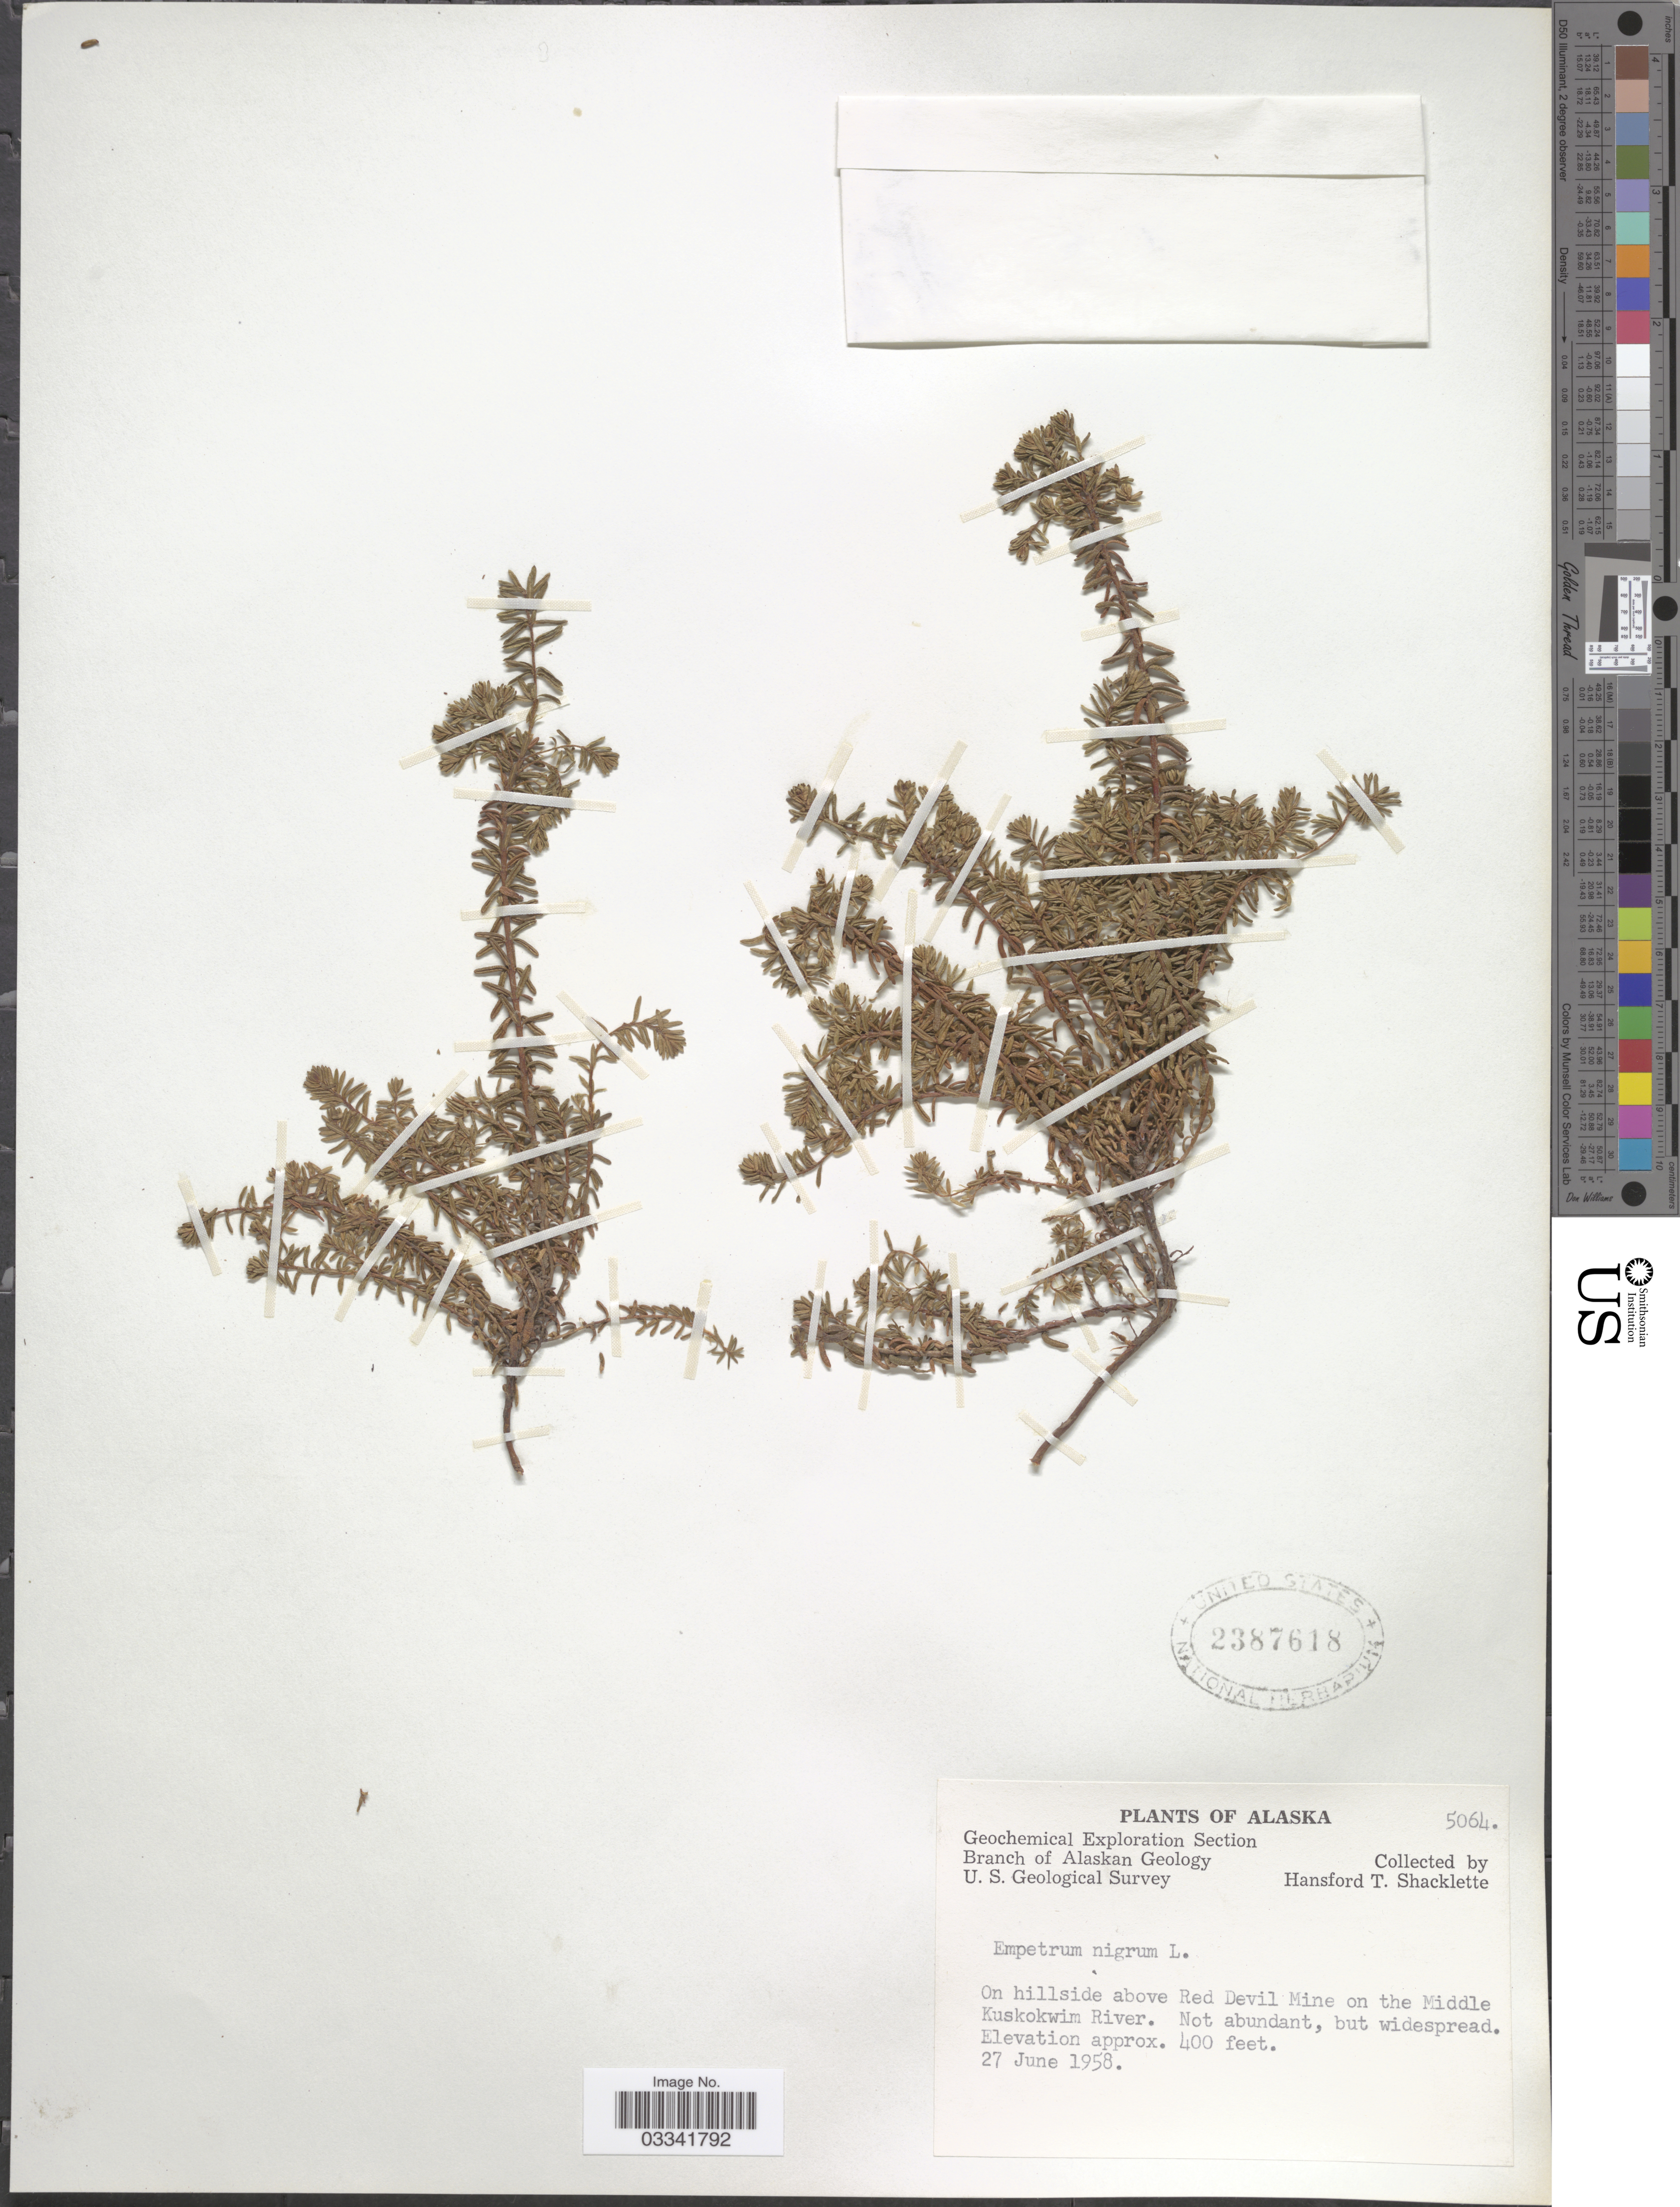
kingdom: Plantae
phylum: Tracheophyta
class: Magnoliopsida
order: Ericales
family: Ericaceae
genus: Empetrum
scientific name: Empetrum nigrum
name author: L.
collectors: H. Shacklette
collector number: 5064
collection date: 1958-06-27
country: United States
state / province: Alaska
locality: Above Red Devil Mine on the Middle Kuskokwim River.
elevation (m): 122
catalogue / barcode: US 2387618